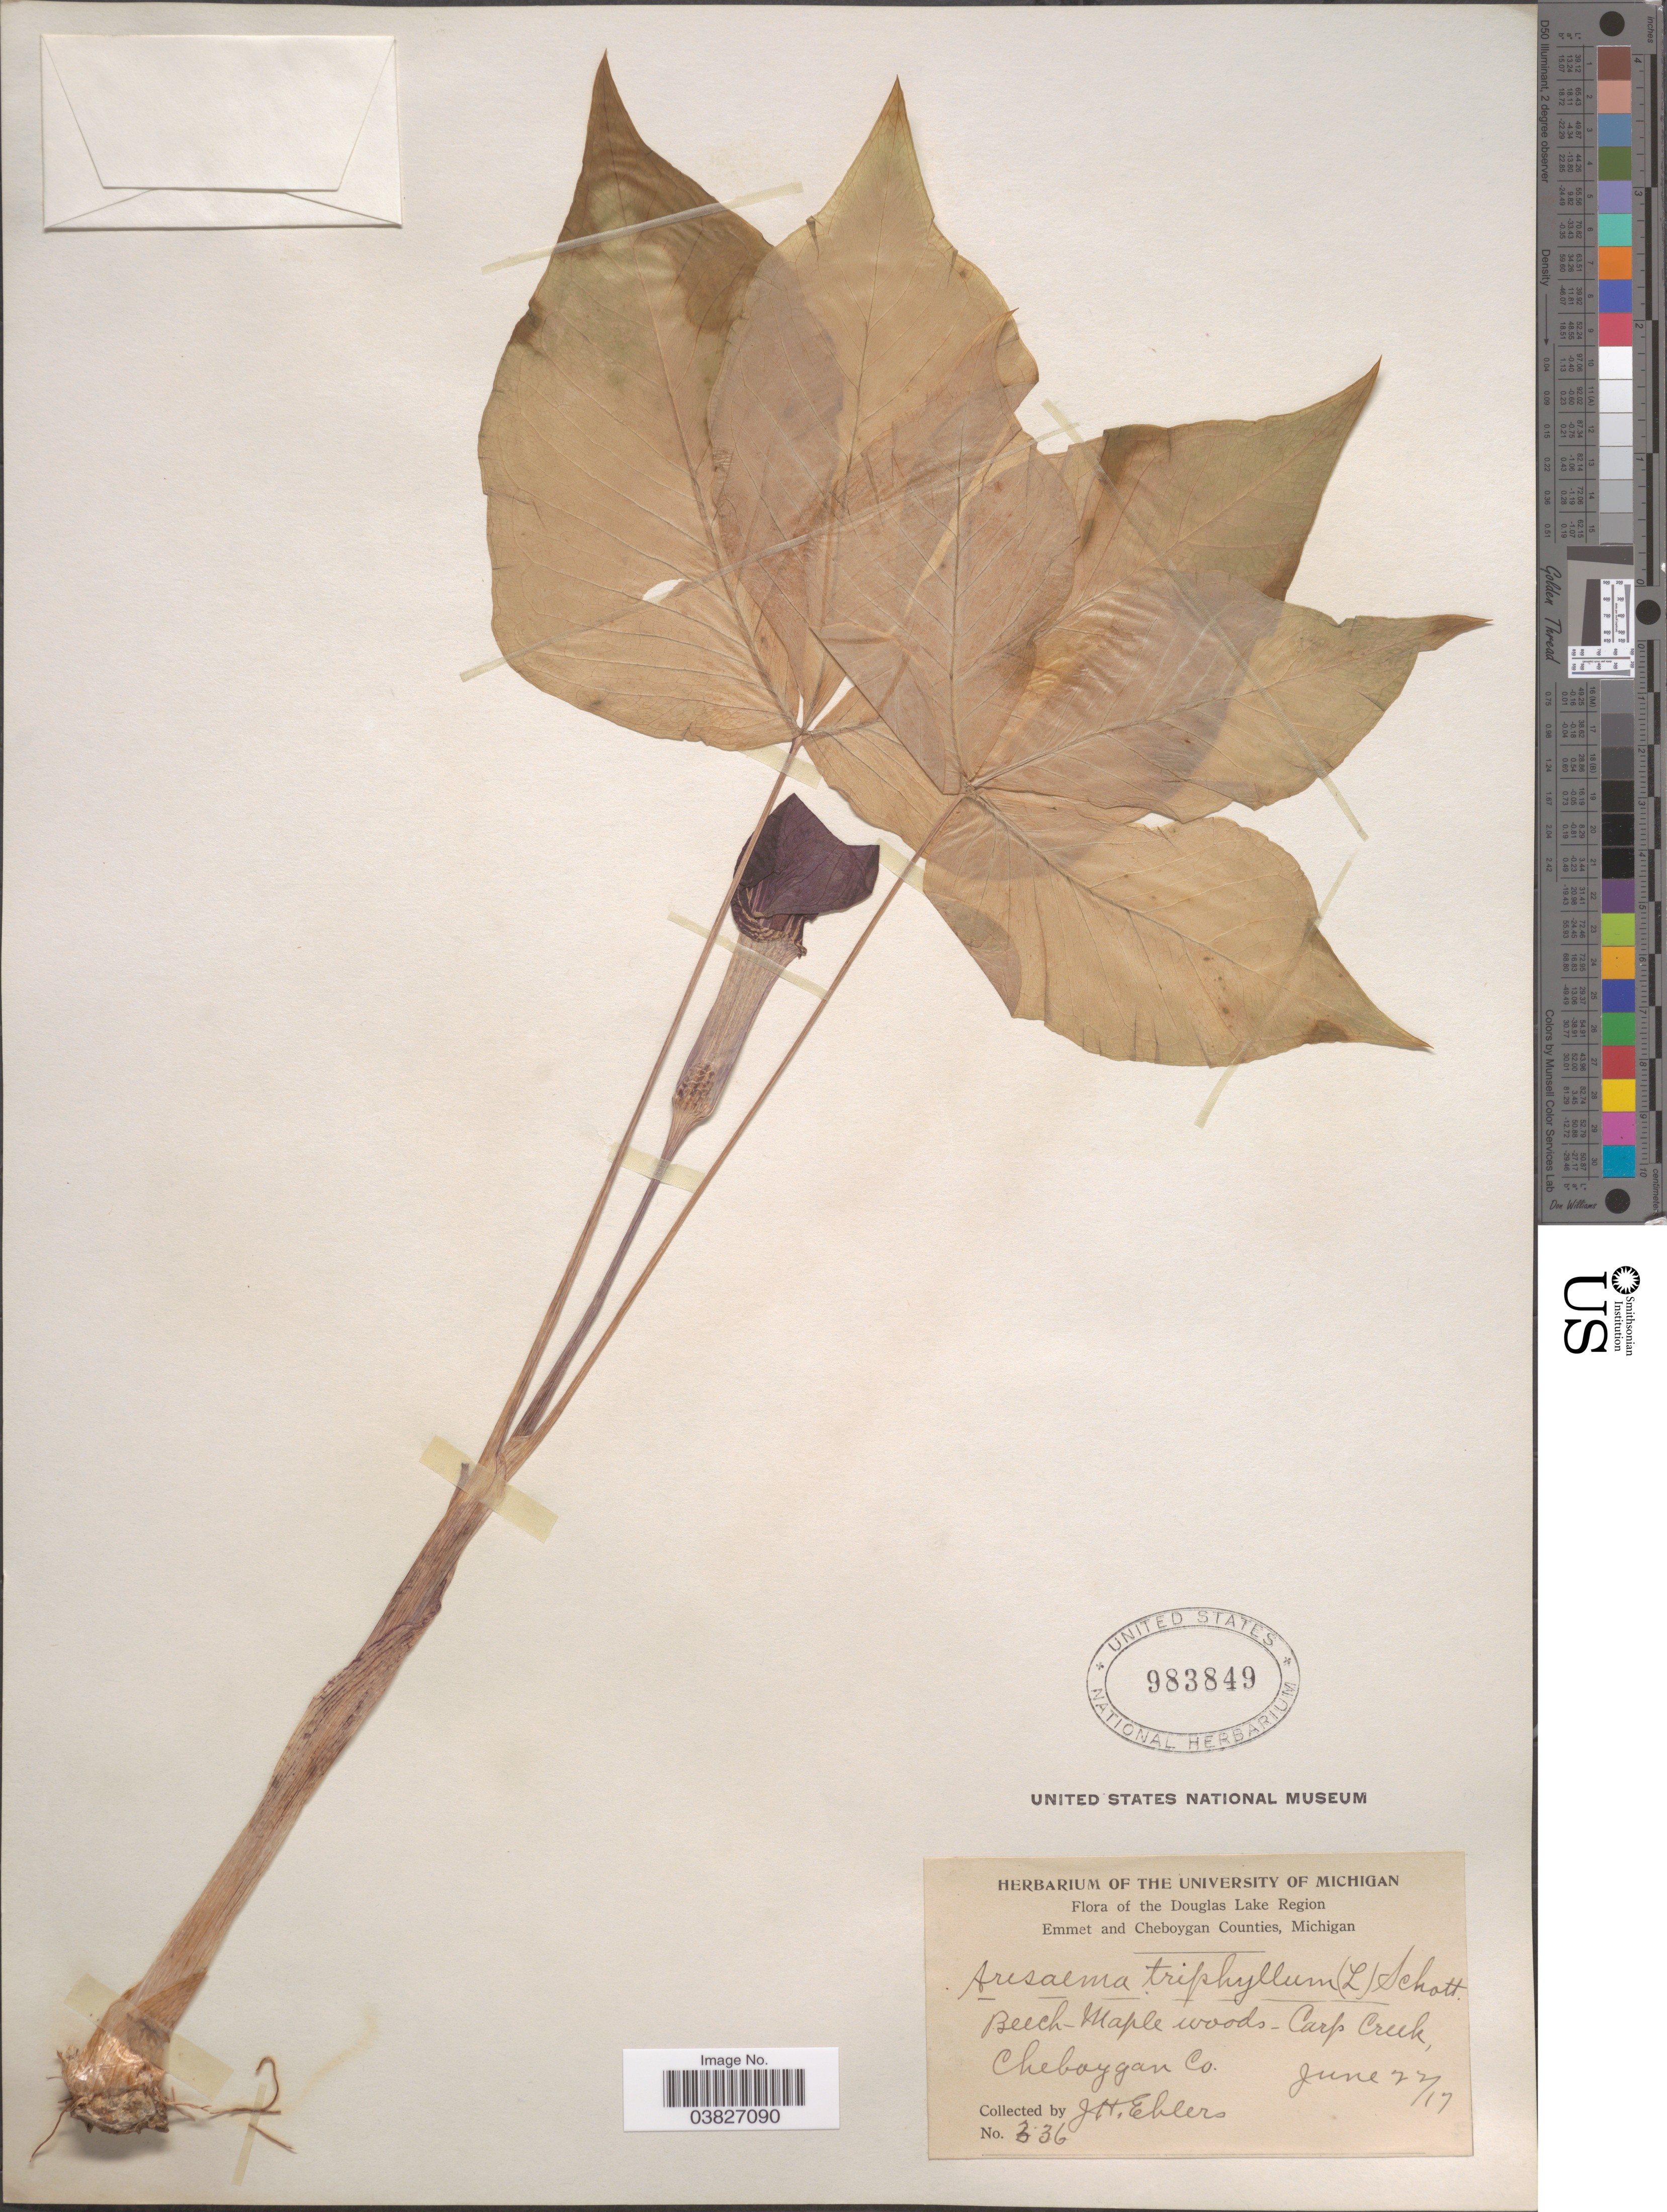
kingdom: Plantae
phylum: Tracheophyta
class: Liliopsida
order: Alismatales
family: Araceae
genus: Arisaema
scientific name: Arisaema triphyllum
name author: (L.) Schott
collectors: J. H. Ehlers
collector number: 336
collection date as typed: Transcribed d/m/y: 22/6/17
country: United States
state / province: Michigan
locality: The Douglas Lake Region. Emmet and Cheboygan Counties. Carp Creek.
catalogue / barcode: US 983849